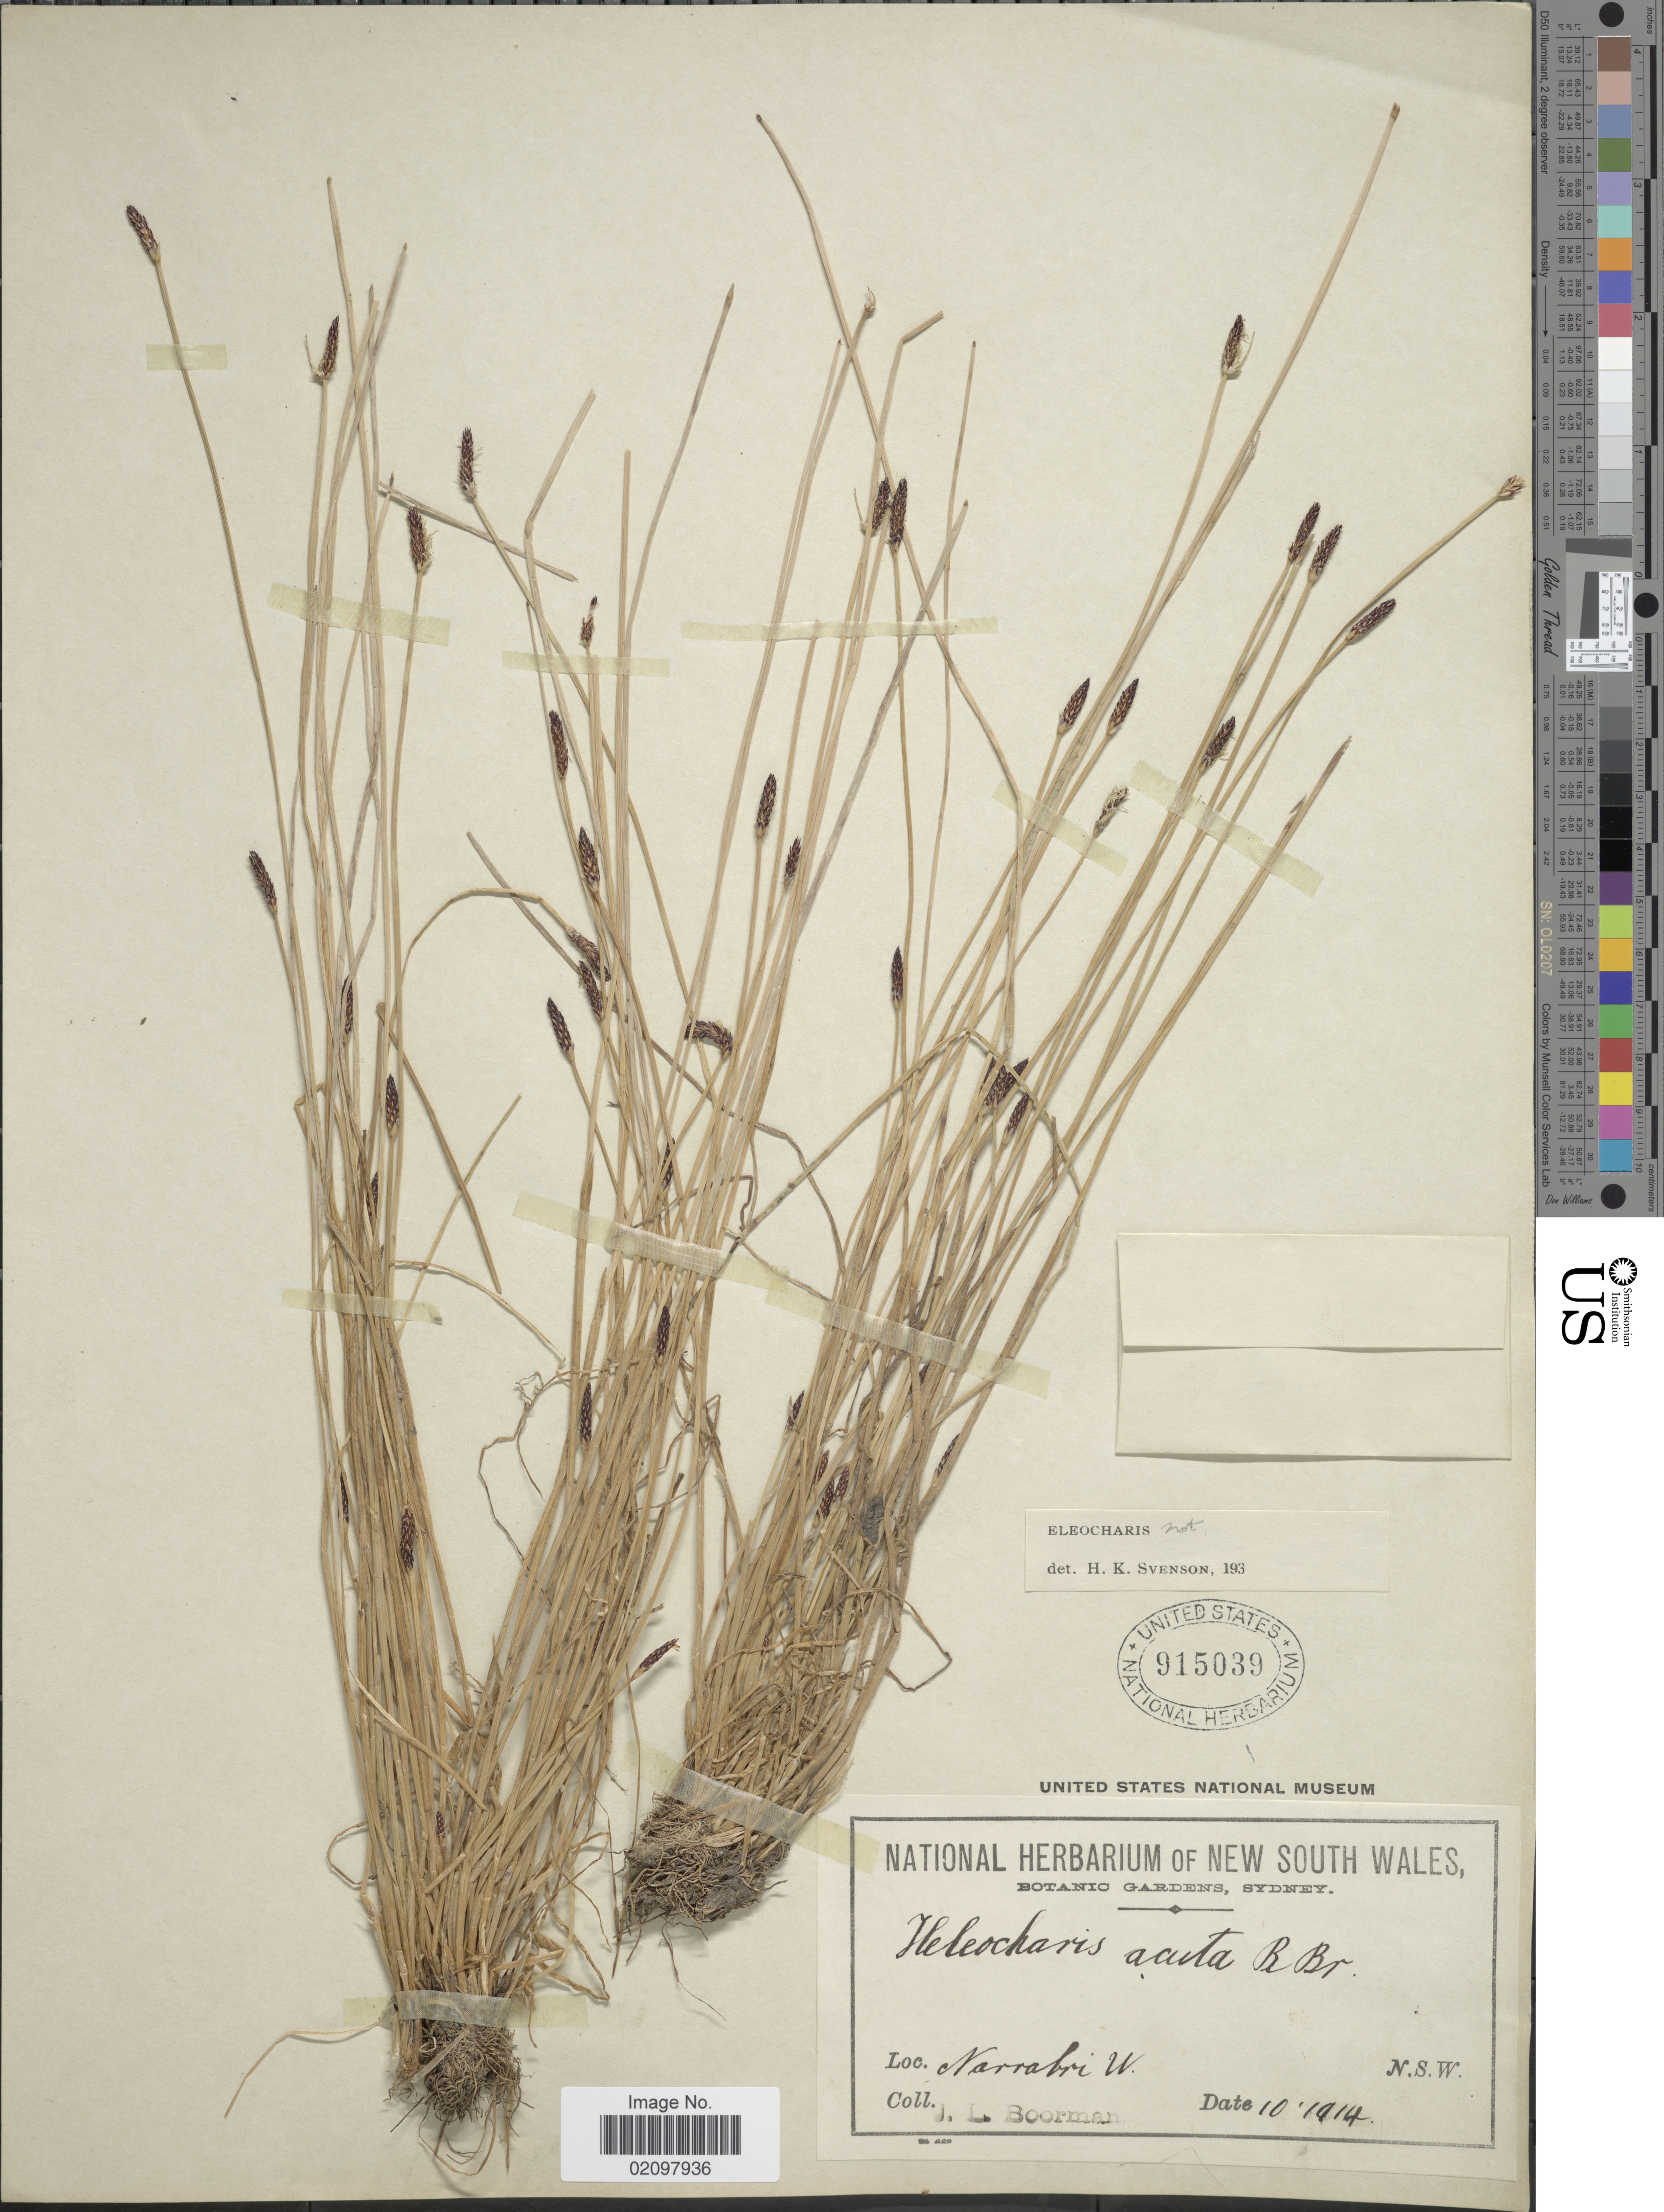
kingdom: Plantae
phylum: Tracheophyta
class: Liliopsida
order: Poales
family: Cyperaceae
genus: Eleocharis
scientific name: Eleocharis acuta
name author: R. Br.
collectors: J. Boorman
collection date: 1914-10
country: Australia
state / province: New South Wales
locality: Narrabri W.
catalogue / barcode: US 915039